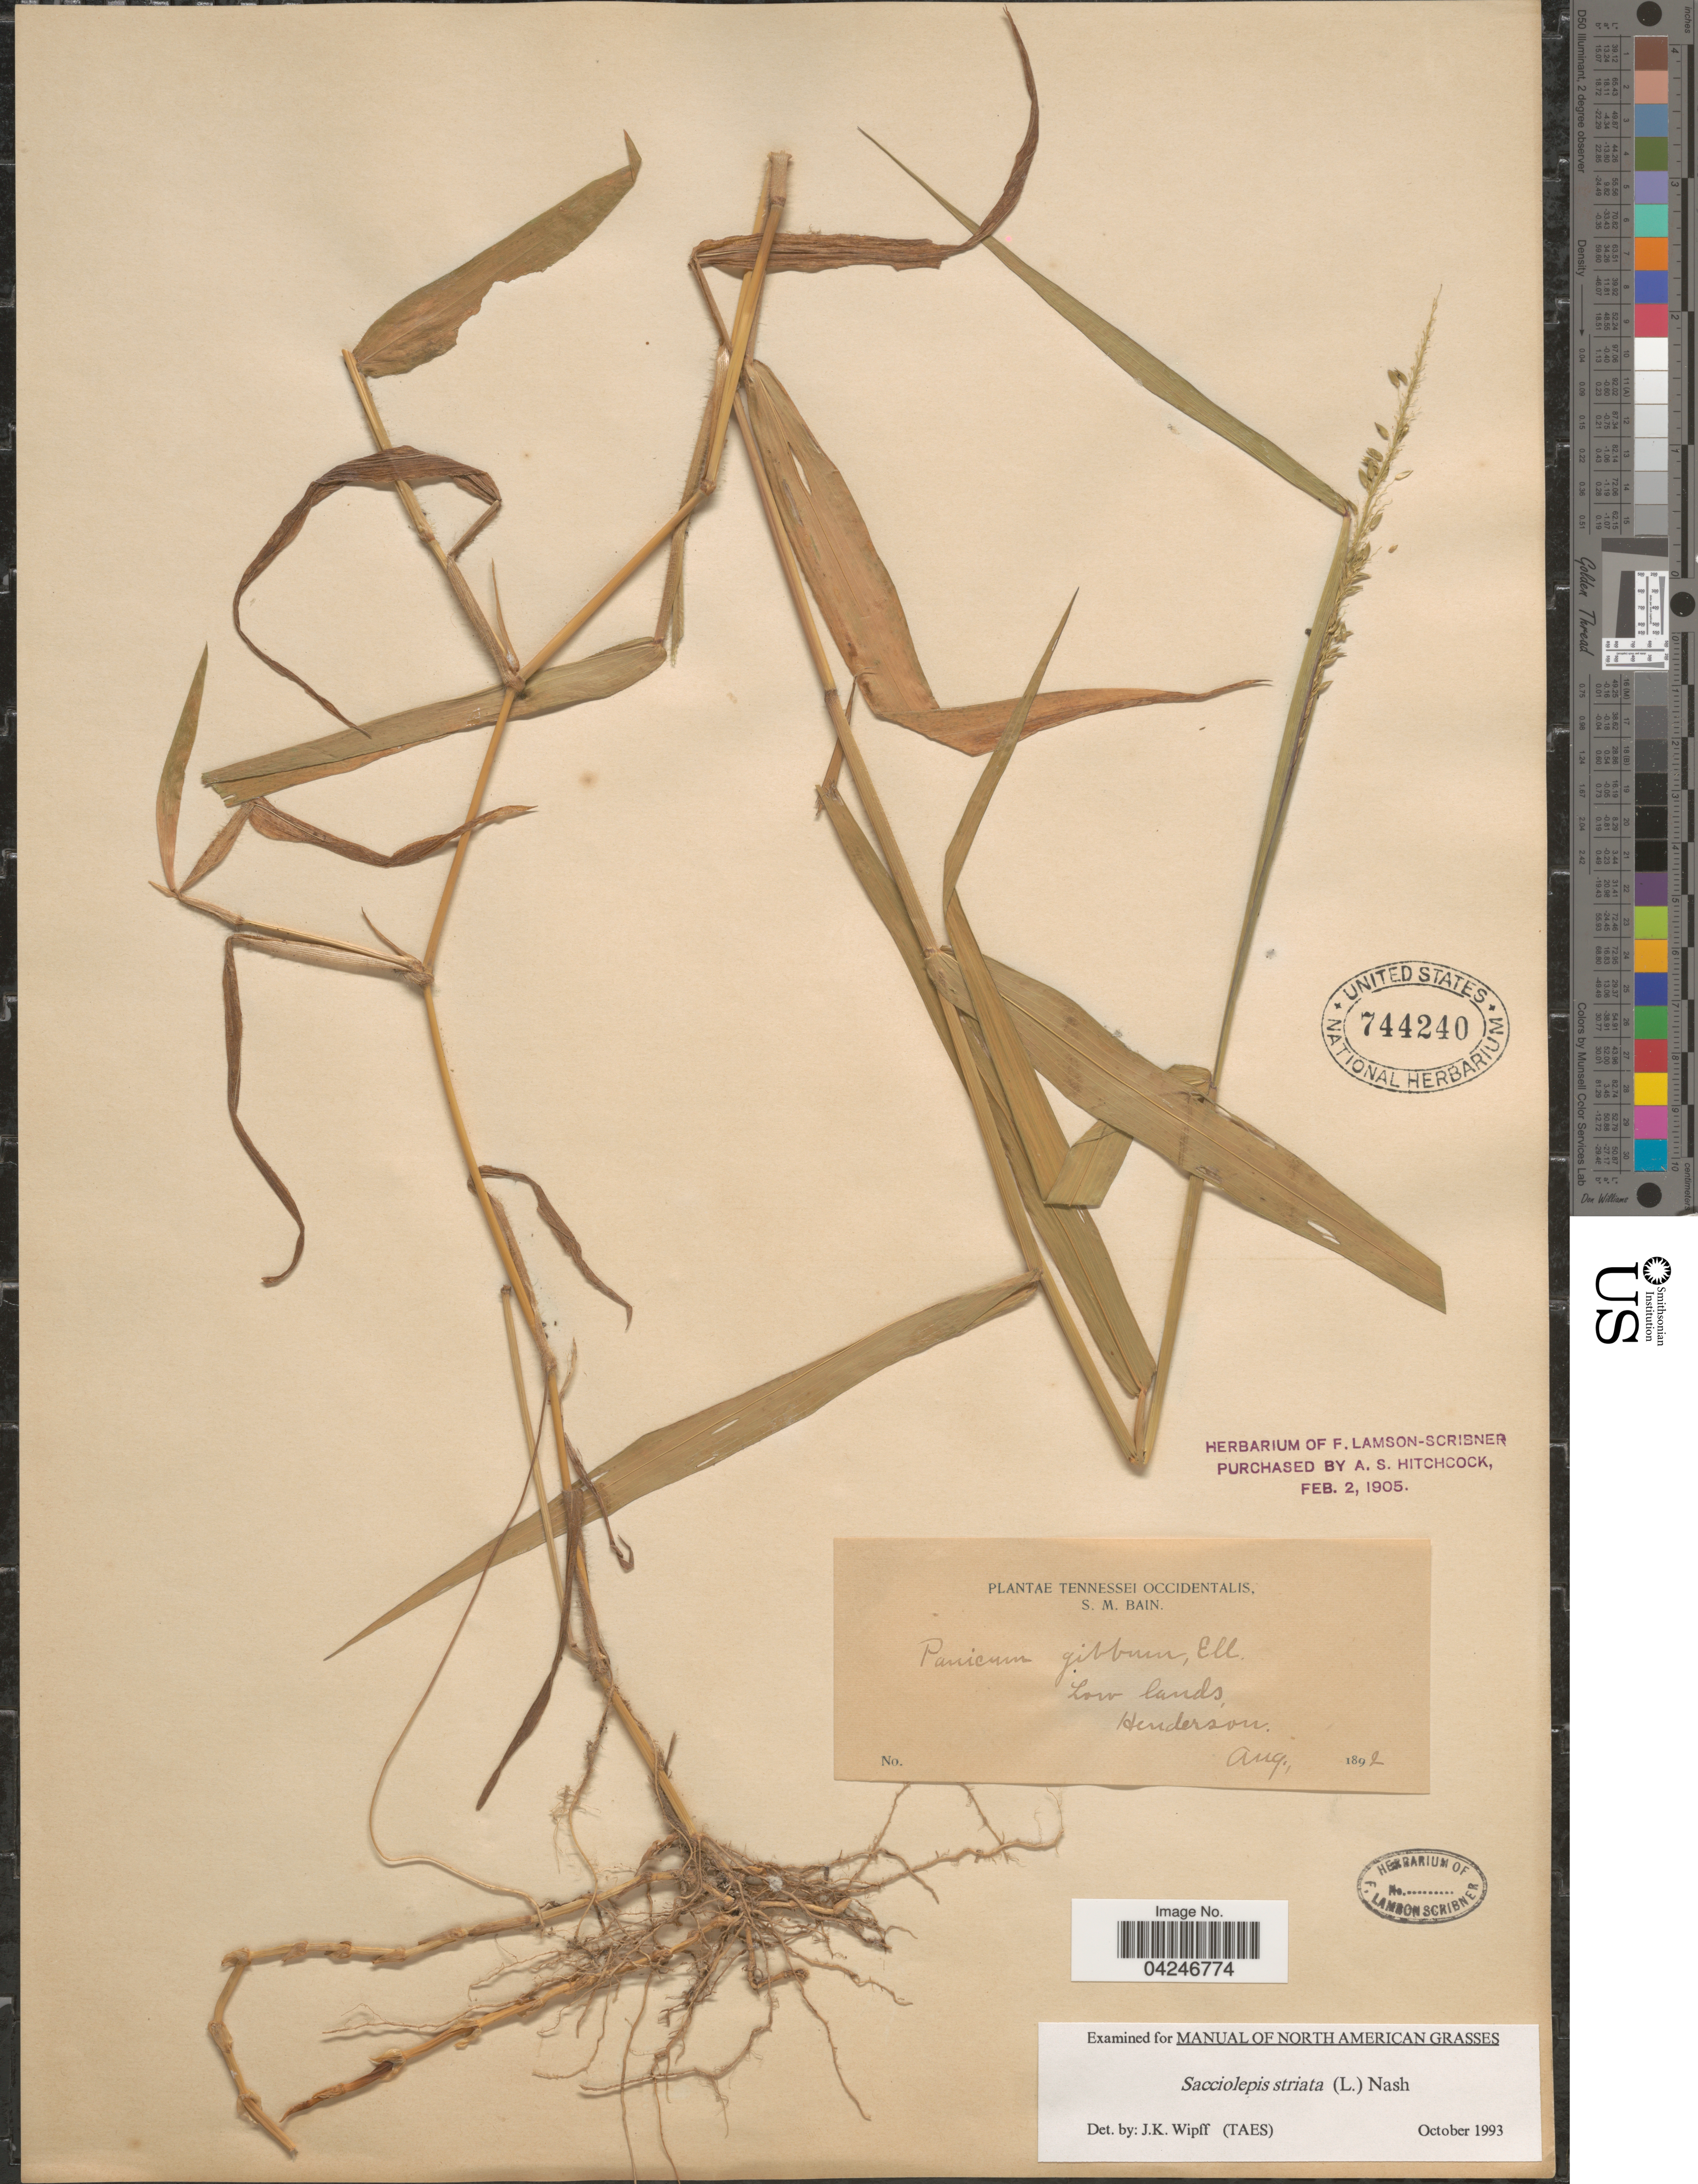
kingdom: Plantae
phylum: Tracheophyta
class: Liliopsida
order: Poales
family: Poaceae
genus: Sacciolepis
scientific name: Sacciolepis striata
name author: (L.) Nash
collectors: S. M. Bain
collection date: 1892-08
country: United States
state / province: Tennessee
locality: Tennessei Occidentalis. Low lands, Henderson.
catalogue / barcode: US 744240